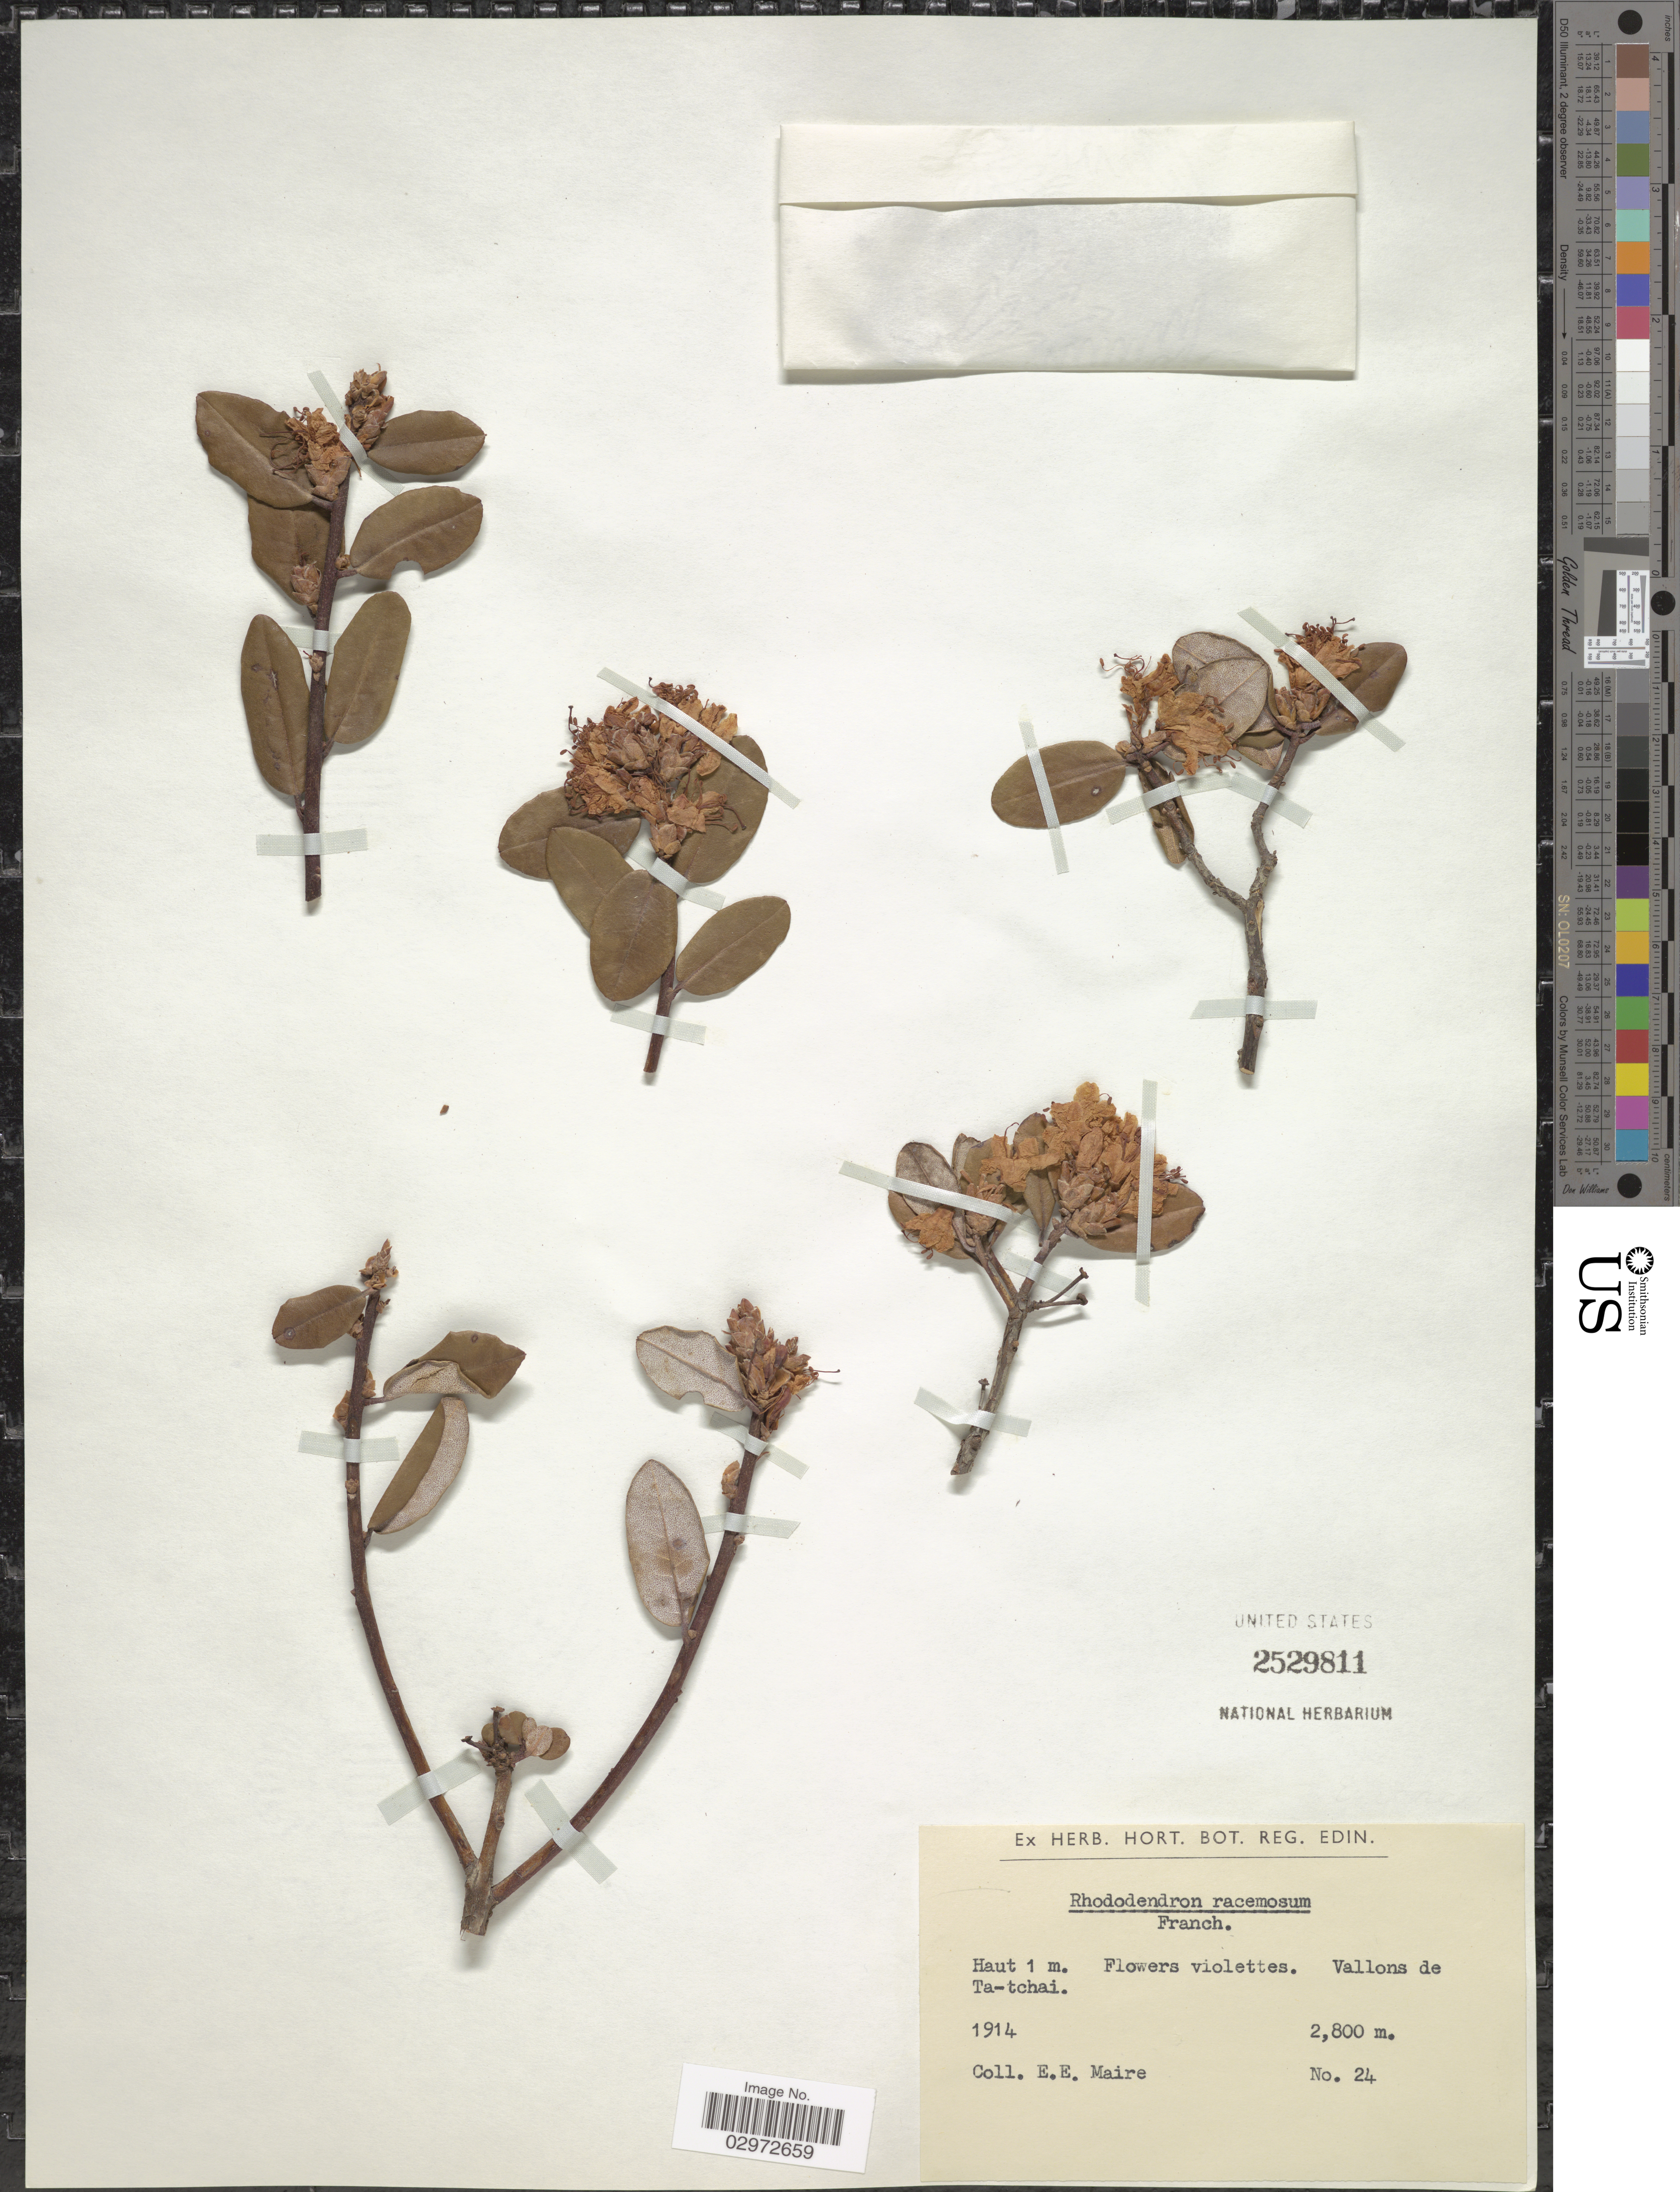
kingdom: Plantae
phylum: Tracheophyta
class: Magnoliopsida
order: Ericales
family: Ericaceae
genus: Rhododendron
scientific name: Rhododendron racemosum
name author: Franch.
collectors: E. E. Maire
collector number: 24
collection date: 1914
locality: Vallons de Ta-tchai.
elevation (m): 2800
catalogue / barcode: US 2529811